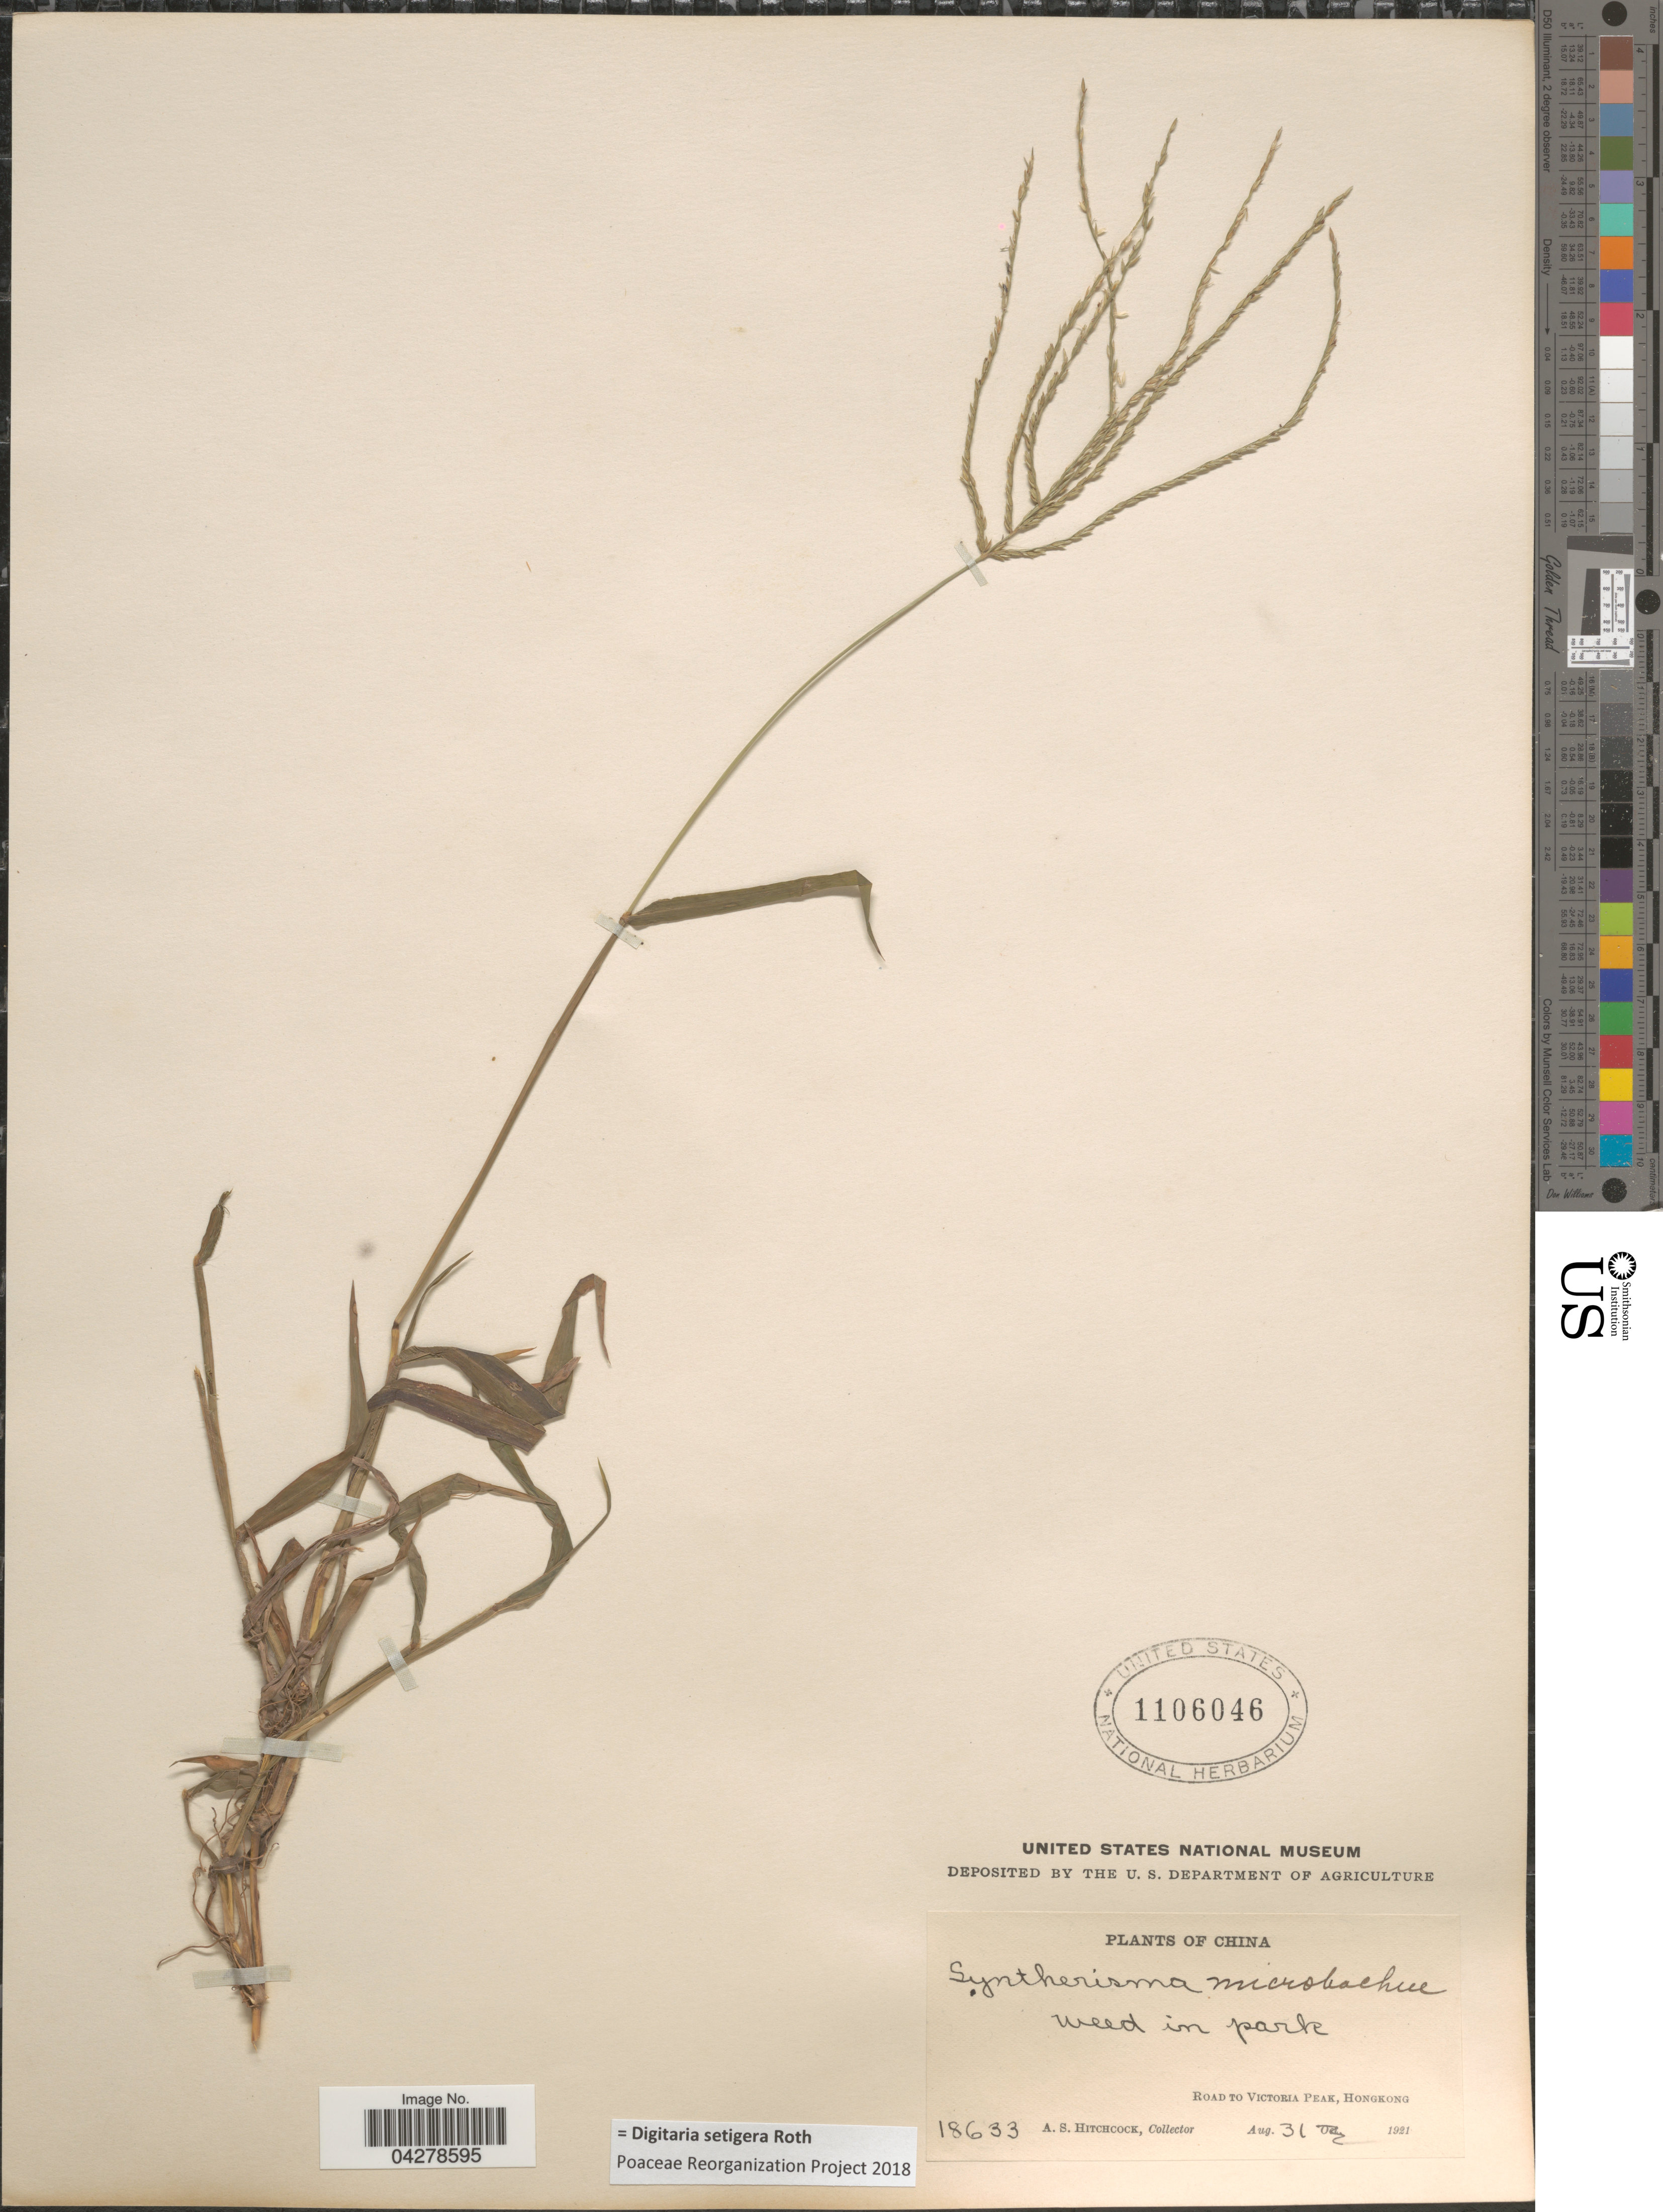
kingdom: Plantae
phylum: Tracheophyta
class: Liliopsida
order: Poales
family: Poaceae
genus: Digitaria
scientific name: Digitaria setigera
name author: Roth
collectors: A. S. Hitchcock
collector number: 18633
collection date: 1921-08-31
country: China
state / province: Hong Kong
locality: Weed in park. Road t Victoria Peak, Hongkong.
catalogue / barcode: US 1106046